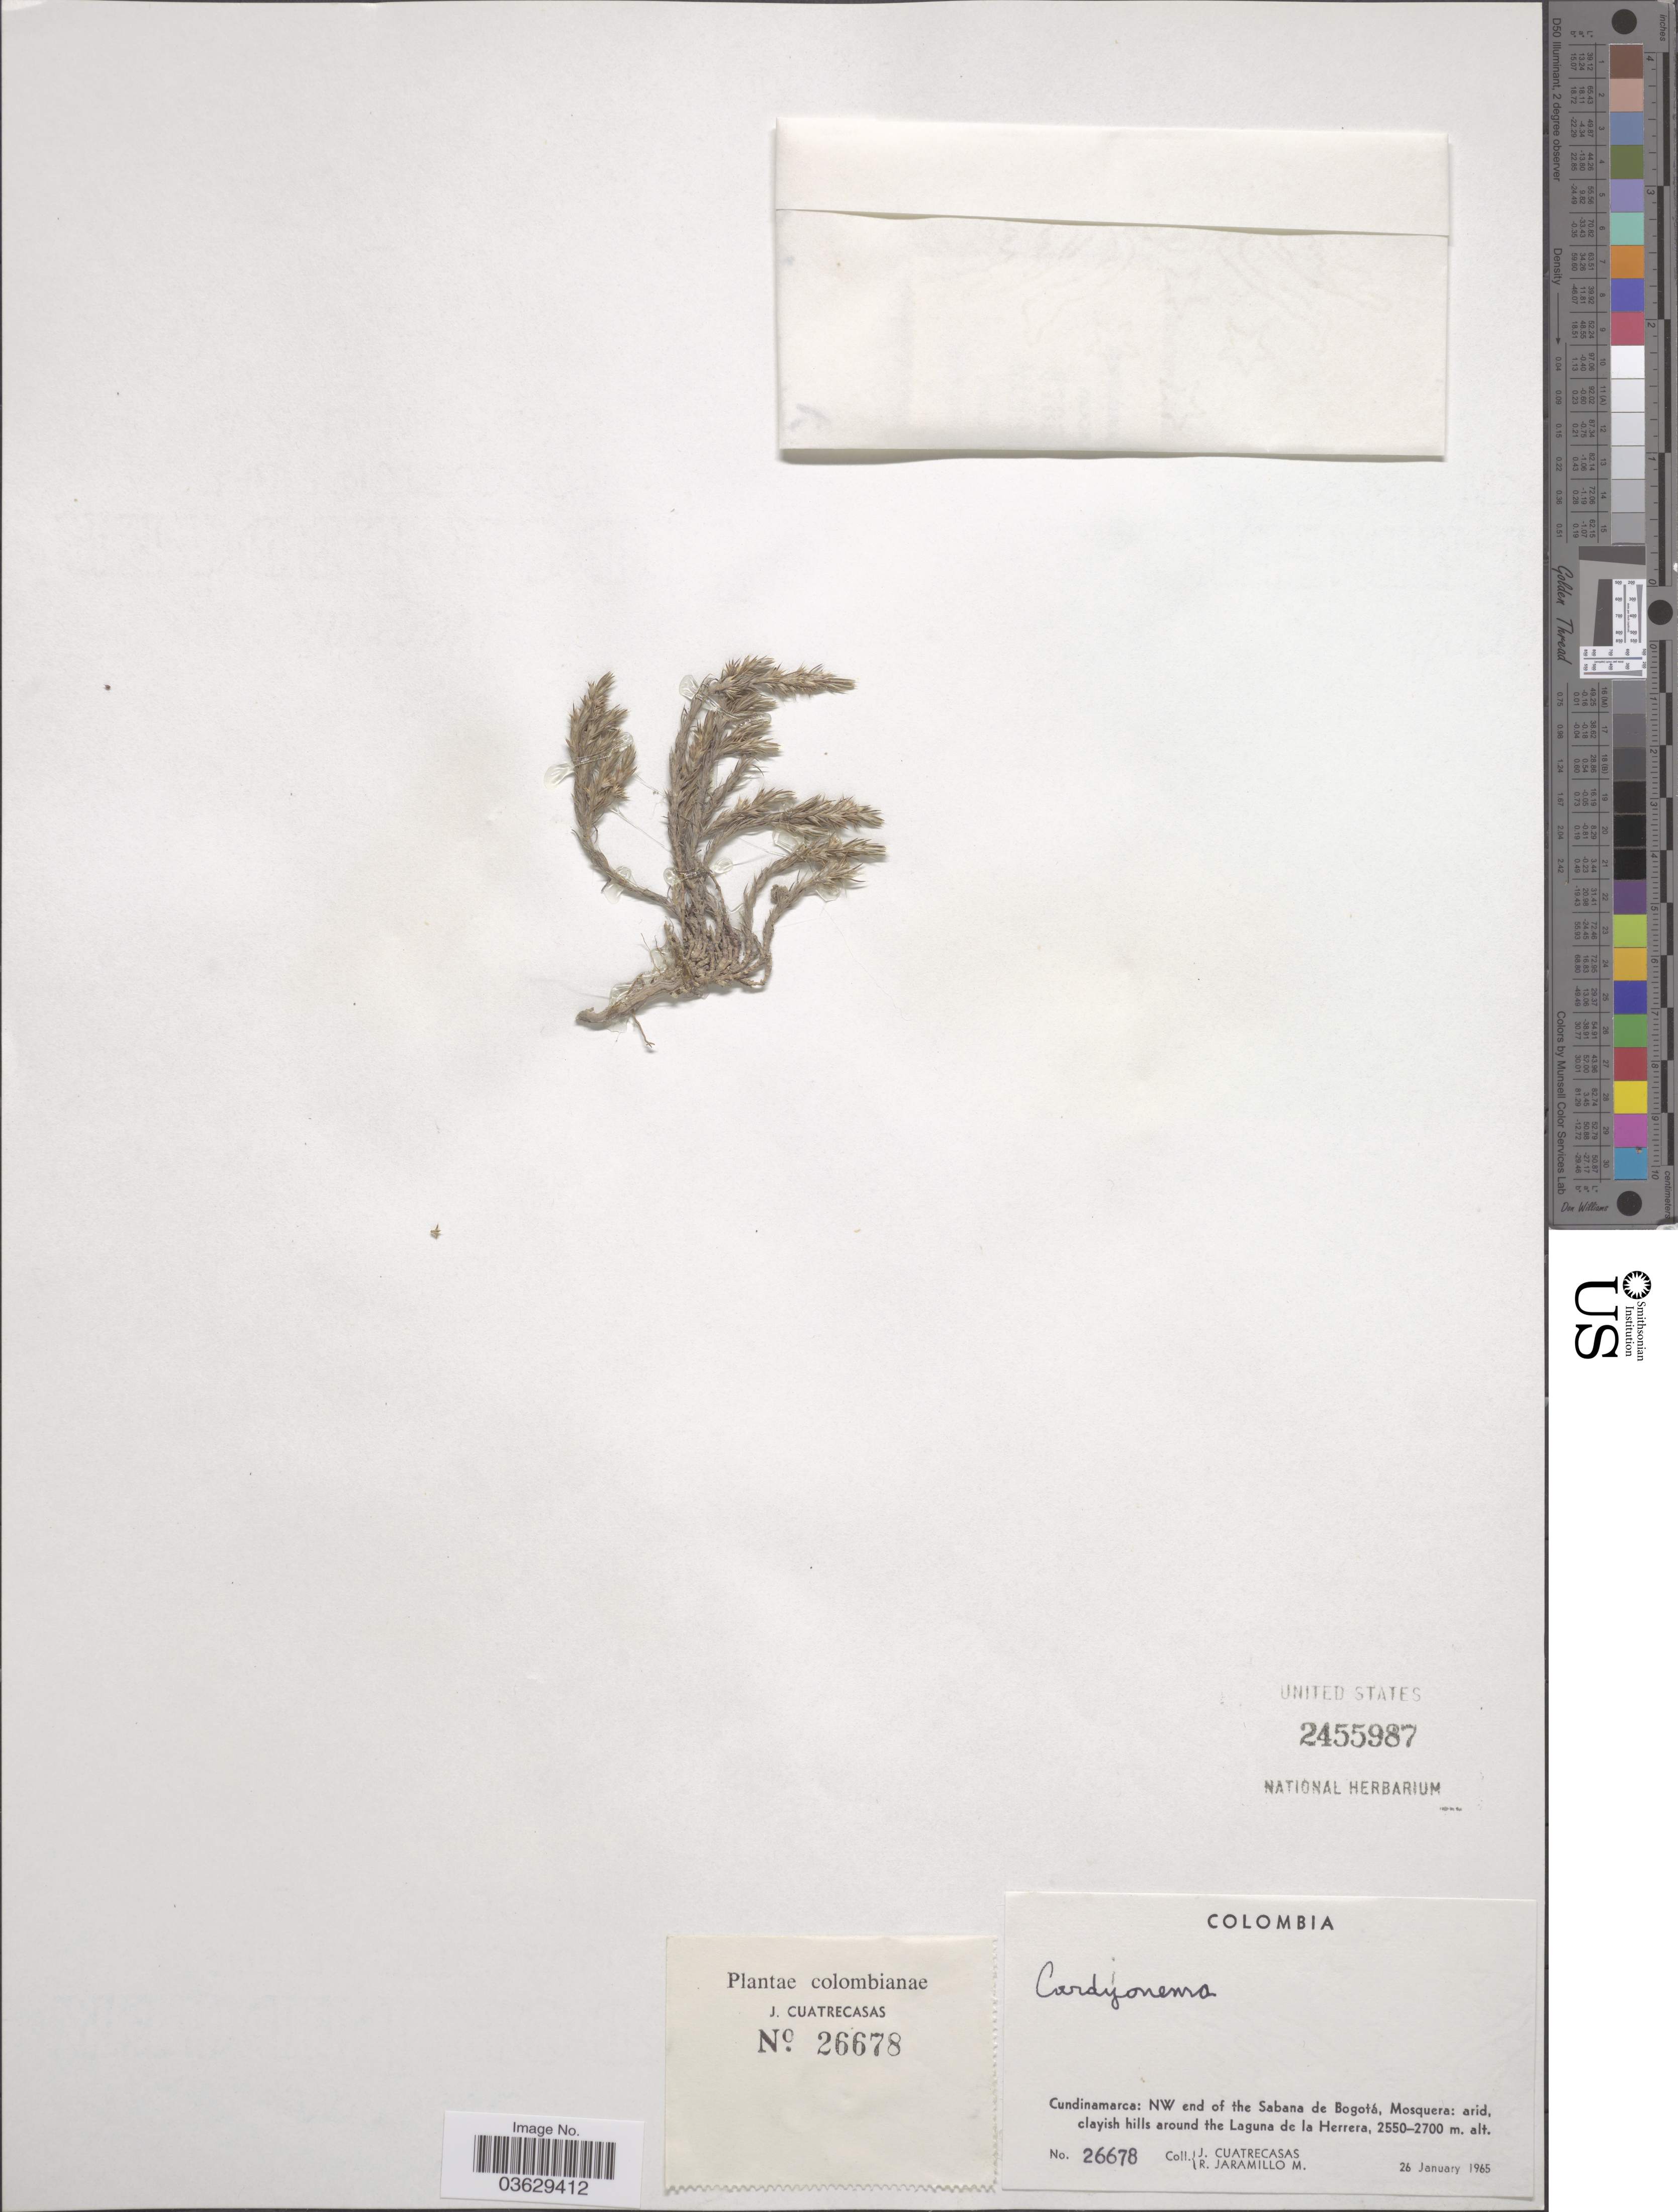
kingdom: Plantae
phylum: Tracheophyta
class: Magnoliopsida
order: Caryophyllales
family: Caryophyllaceae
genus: Cardionema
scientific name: Cardionema sp.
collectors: J. Cuatrecasas & R. Jaramillo M.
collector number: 26678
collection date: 1965-01-26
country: Colombia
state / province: Cundinamarca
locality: NW end of the Sabana de Bogotá, Mosquera: arid, clayish hills around the Laguna de la Herrera.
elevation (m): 2550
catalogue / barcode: US 2455987